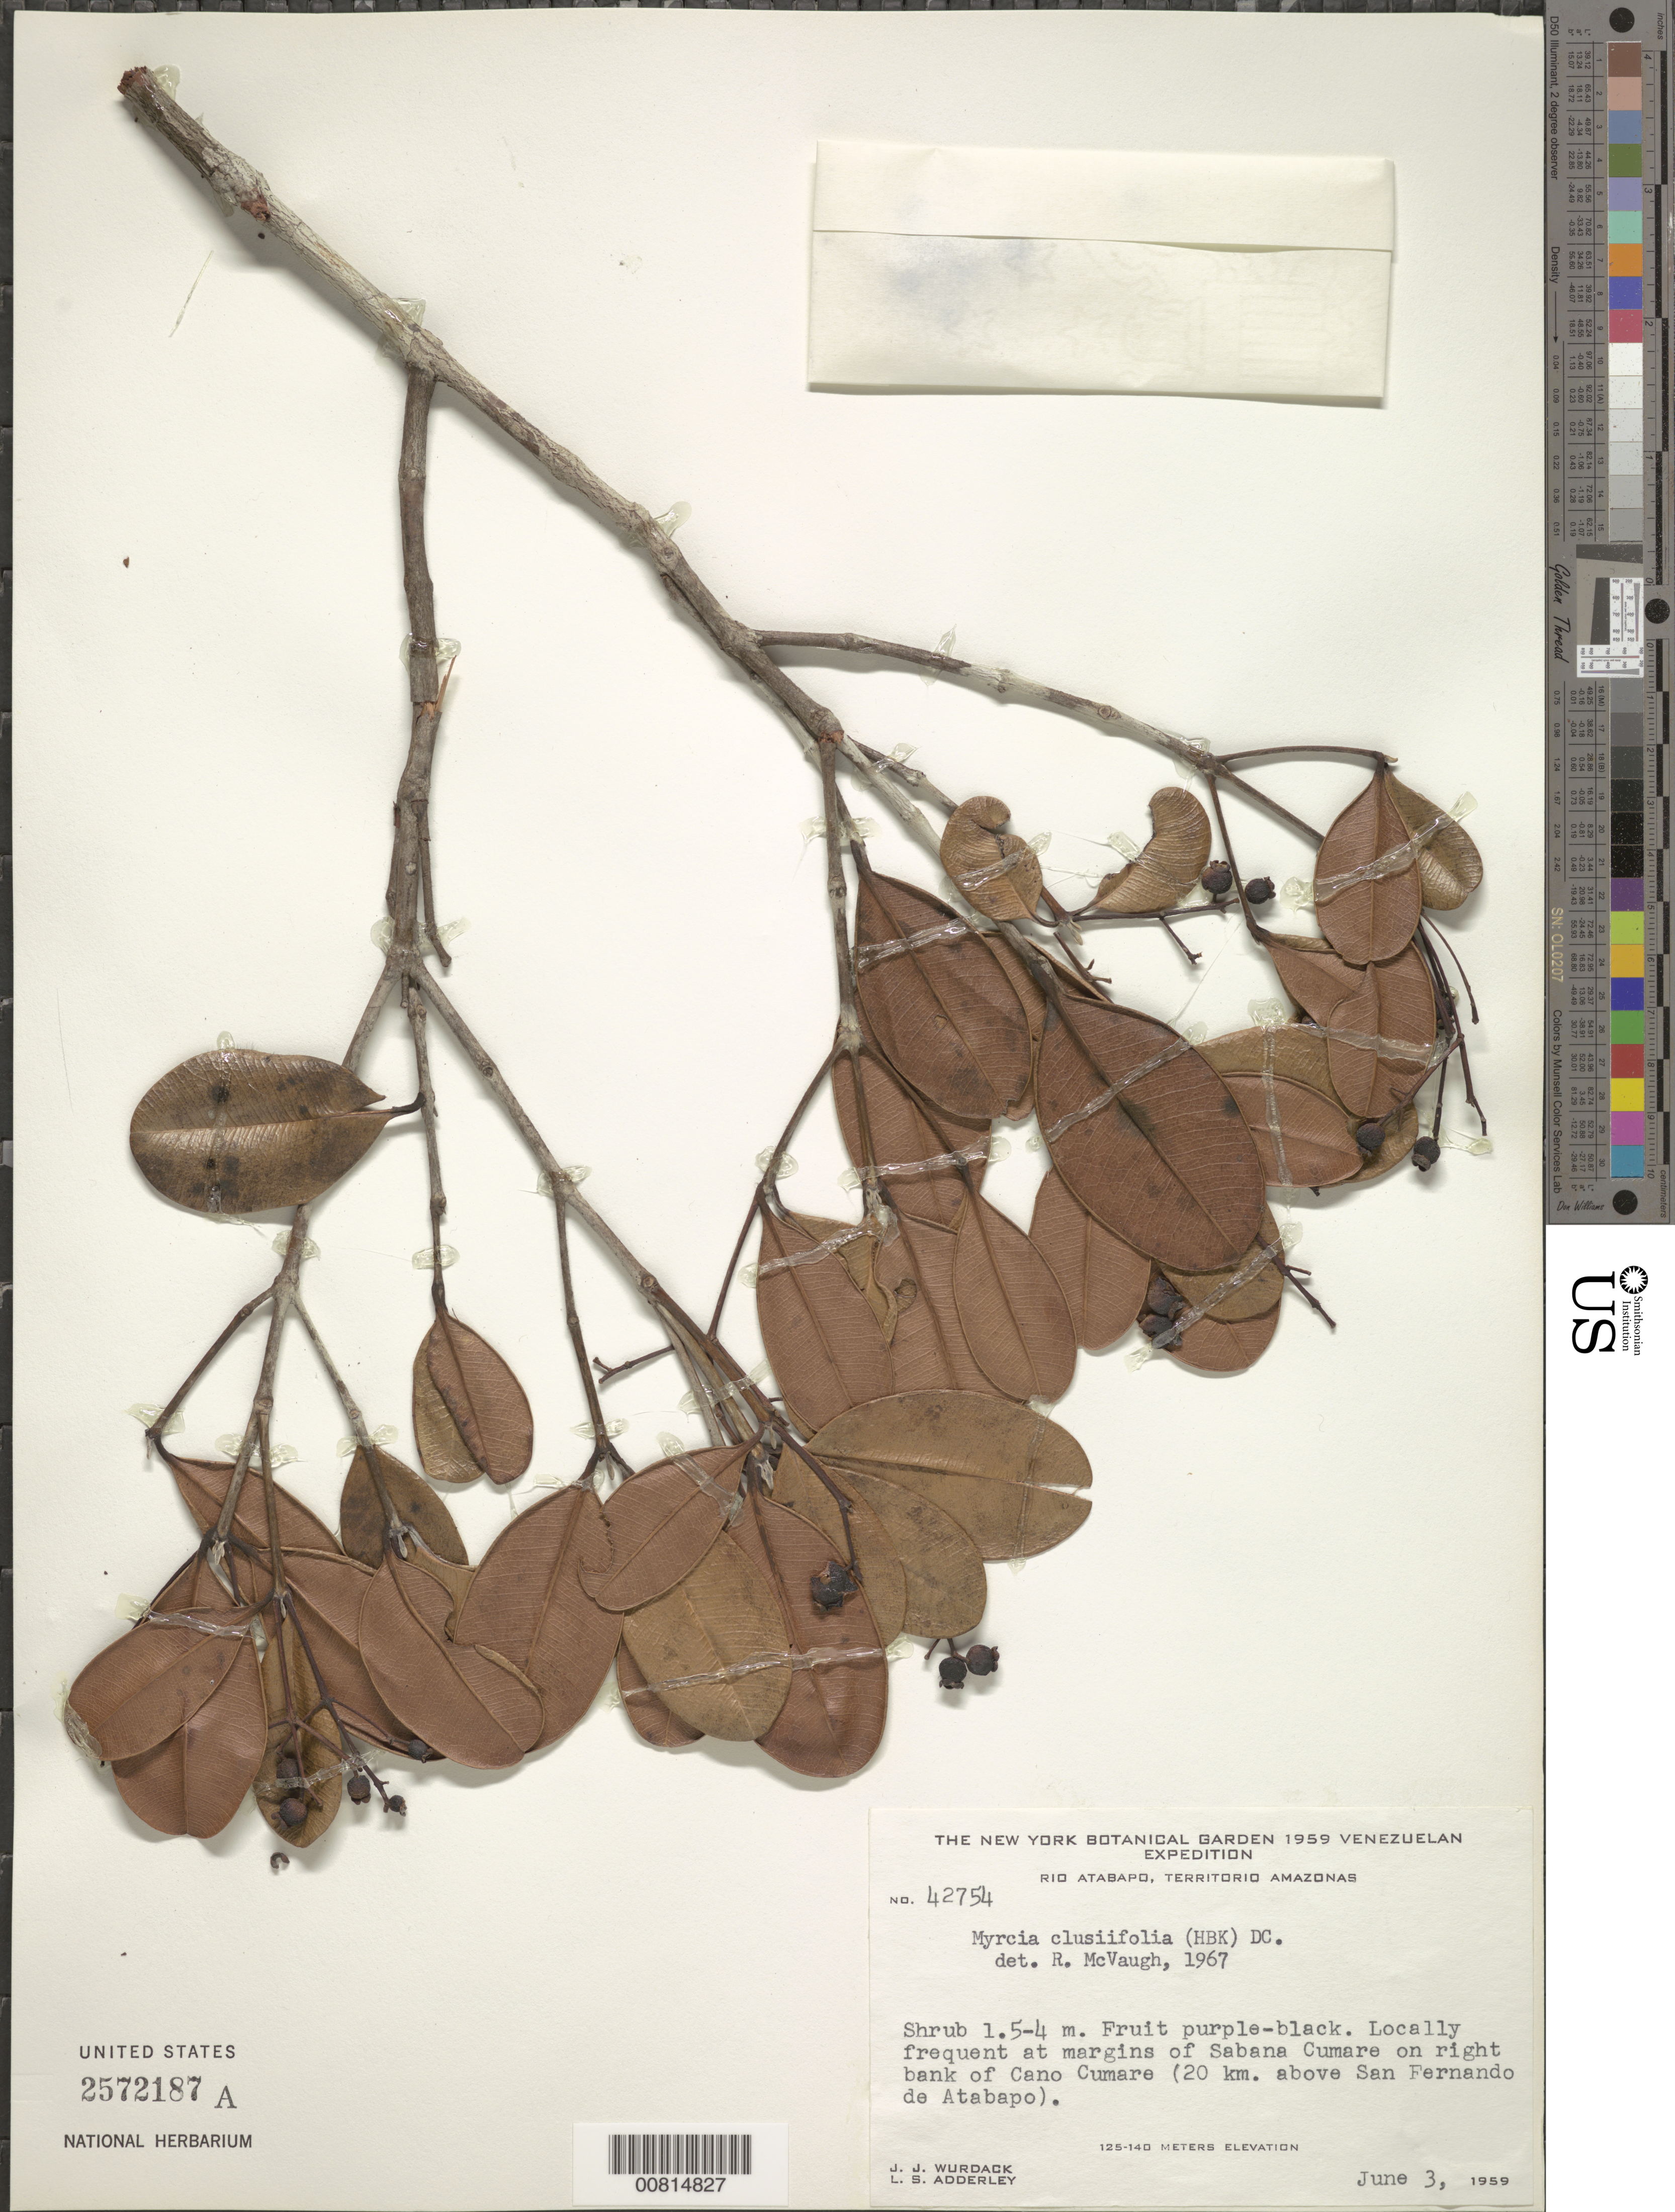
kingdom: Plantae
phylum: Tracheophyta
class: Magnoliopsida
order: Myrtales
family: Myrtaceae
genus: Myrcia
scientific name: Myrcia clusiifolia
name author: (Kunth) DC.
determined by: McVaugh, R.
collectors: J. J. Wurdack & L. S. Adderley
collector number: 42754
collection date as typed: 3-Jun-59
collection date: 1959-06-03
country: Venezuela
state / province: Amazonas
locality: Sabana Cumare on right bank of Caño Cumare, Río Atabapo, 20 km above San Fernando de Atabapo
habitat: Margins of savanna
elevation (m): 125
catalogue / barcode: US 2572187A